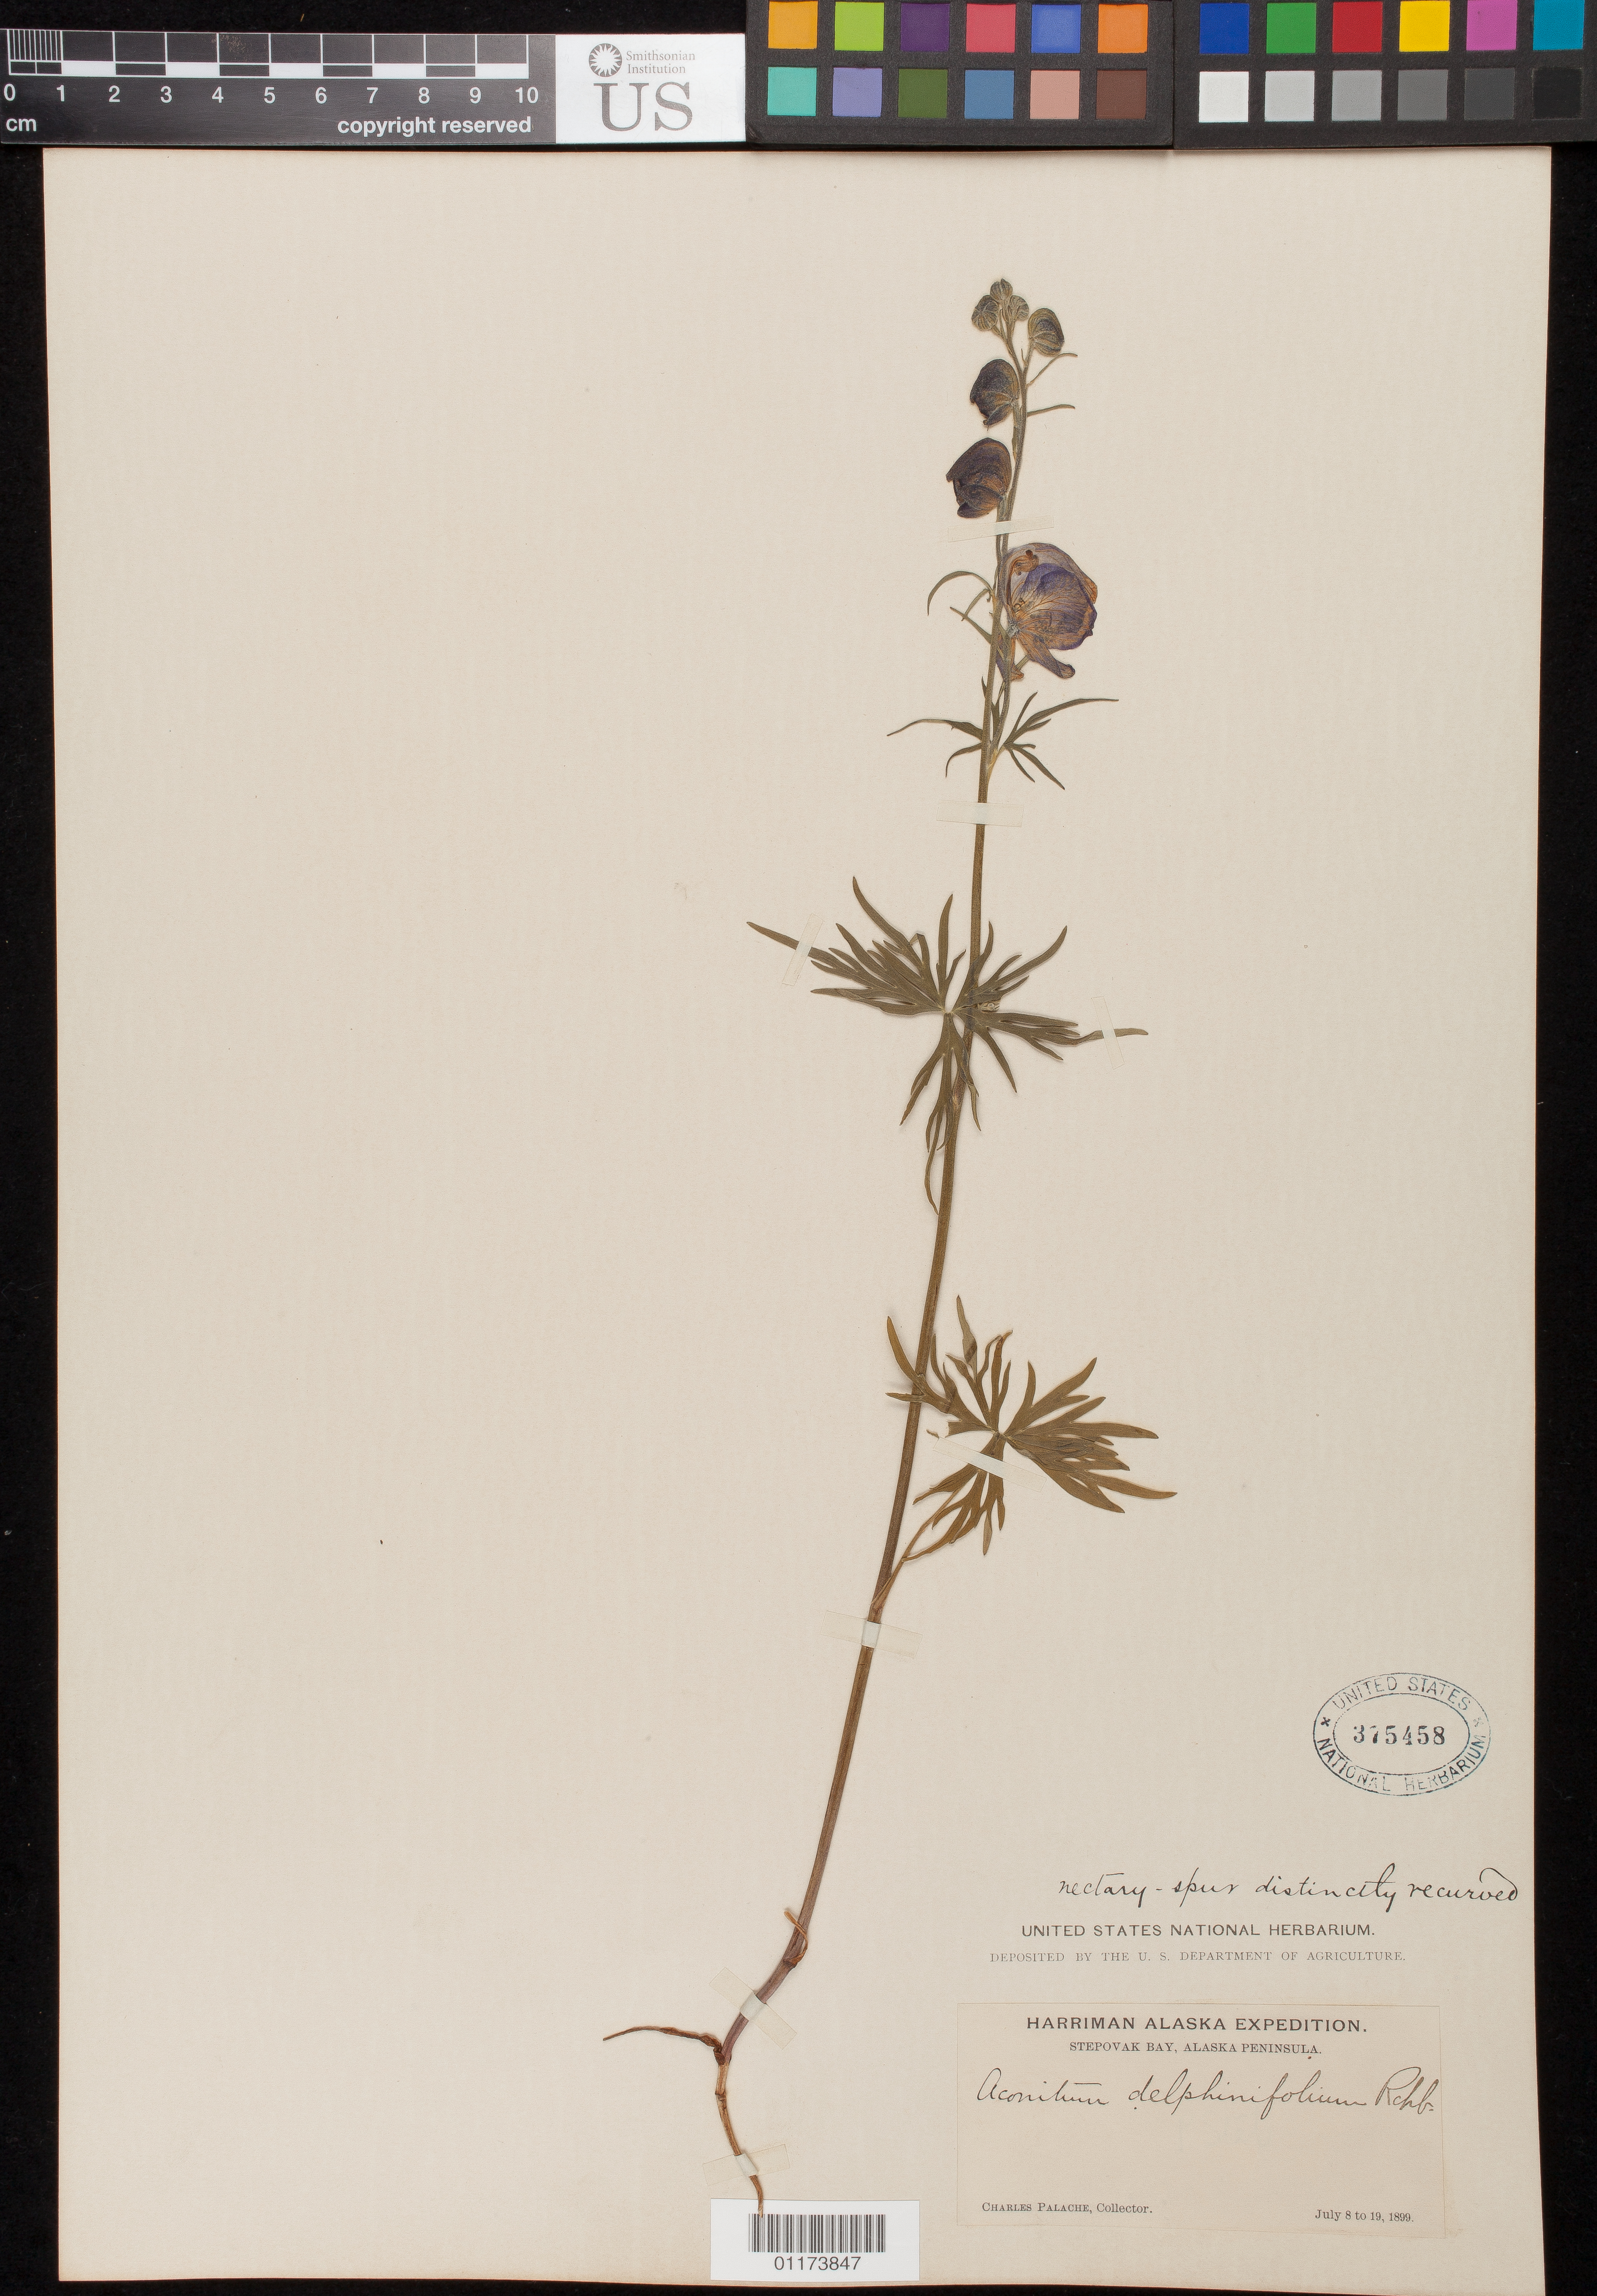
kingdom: Plantae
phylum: Tracheophyta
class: Magnoliopsida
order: Ranunculales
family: Ranunculaceae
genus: Aconitum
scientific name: Aconitum delphinifolium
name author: DC.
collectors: C. Palache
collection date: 1899-07-08/1899-07-19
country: United States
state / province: Alaska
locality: Stepovak Bay, Alaska Peninsula.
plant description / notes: Nectary-spur distinctly recurved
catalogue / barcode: US 375458